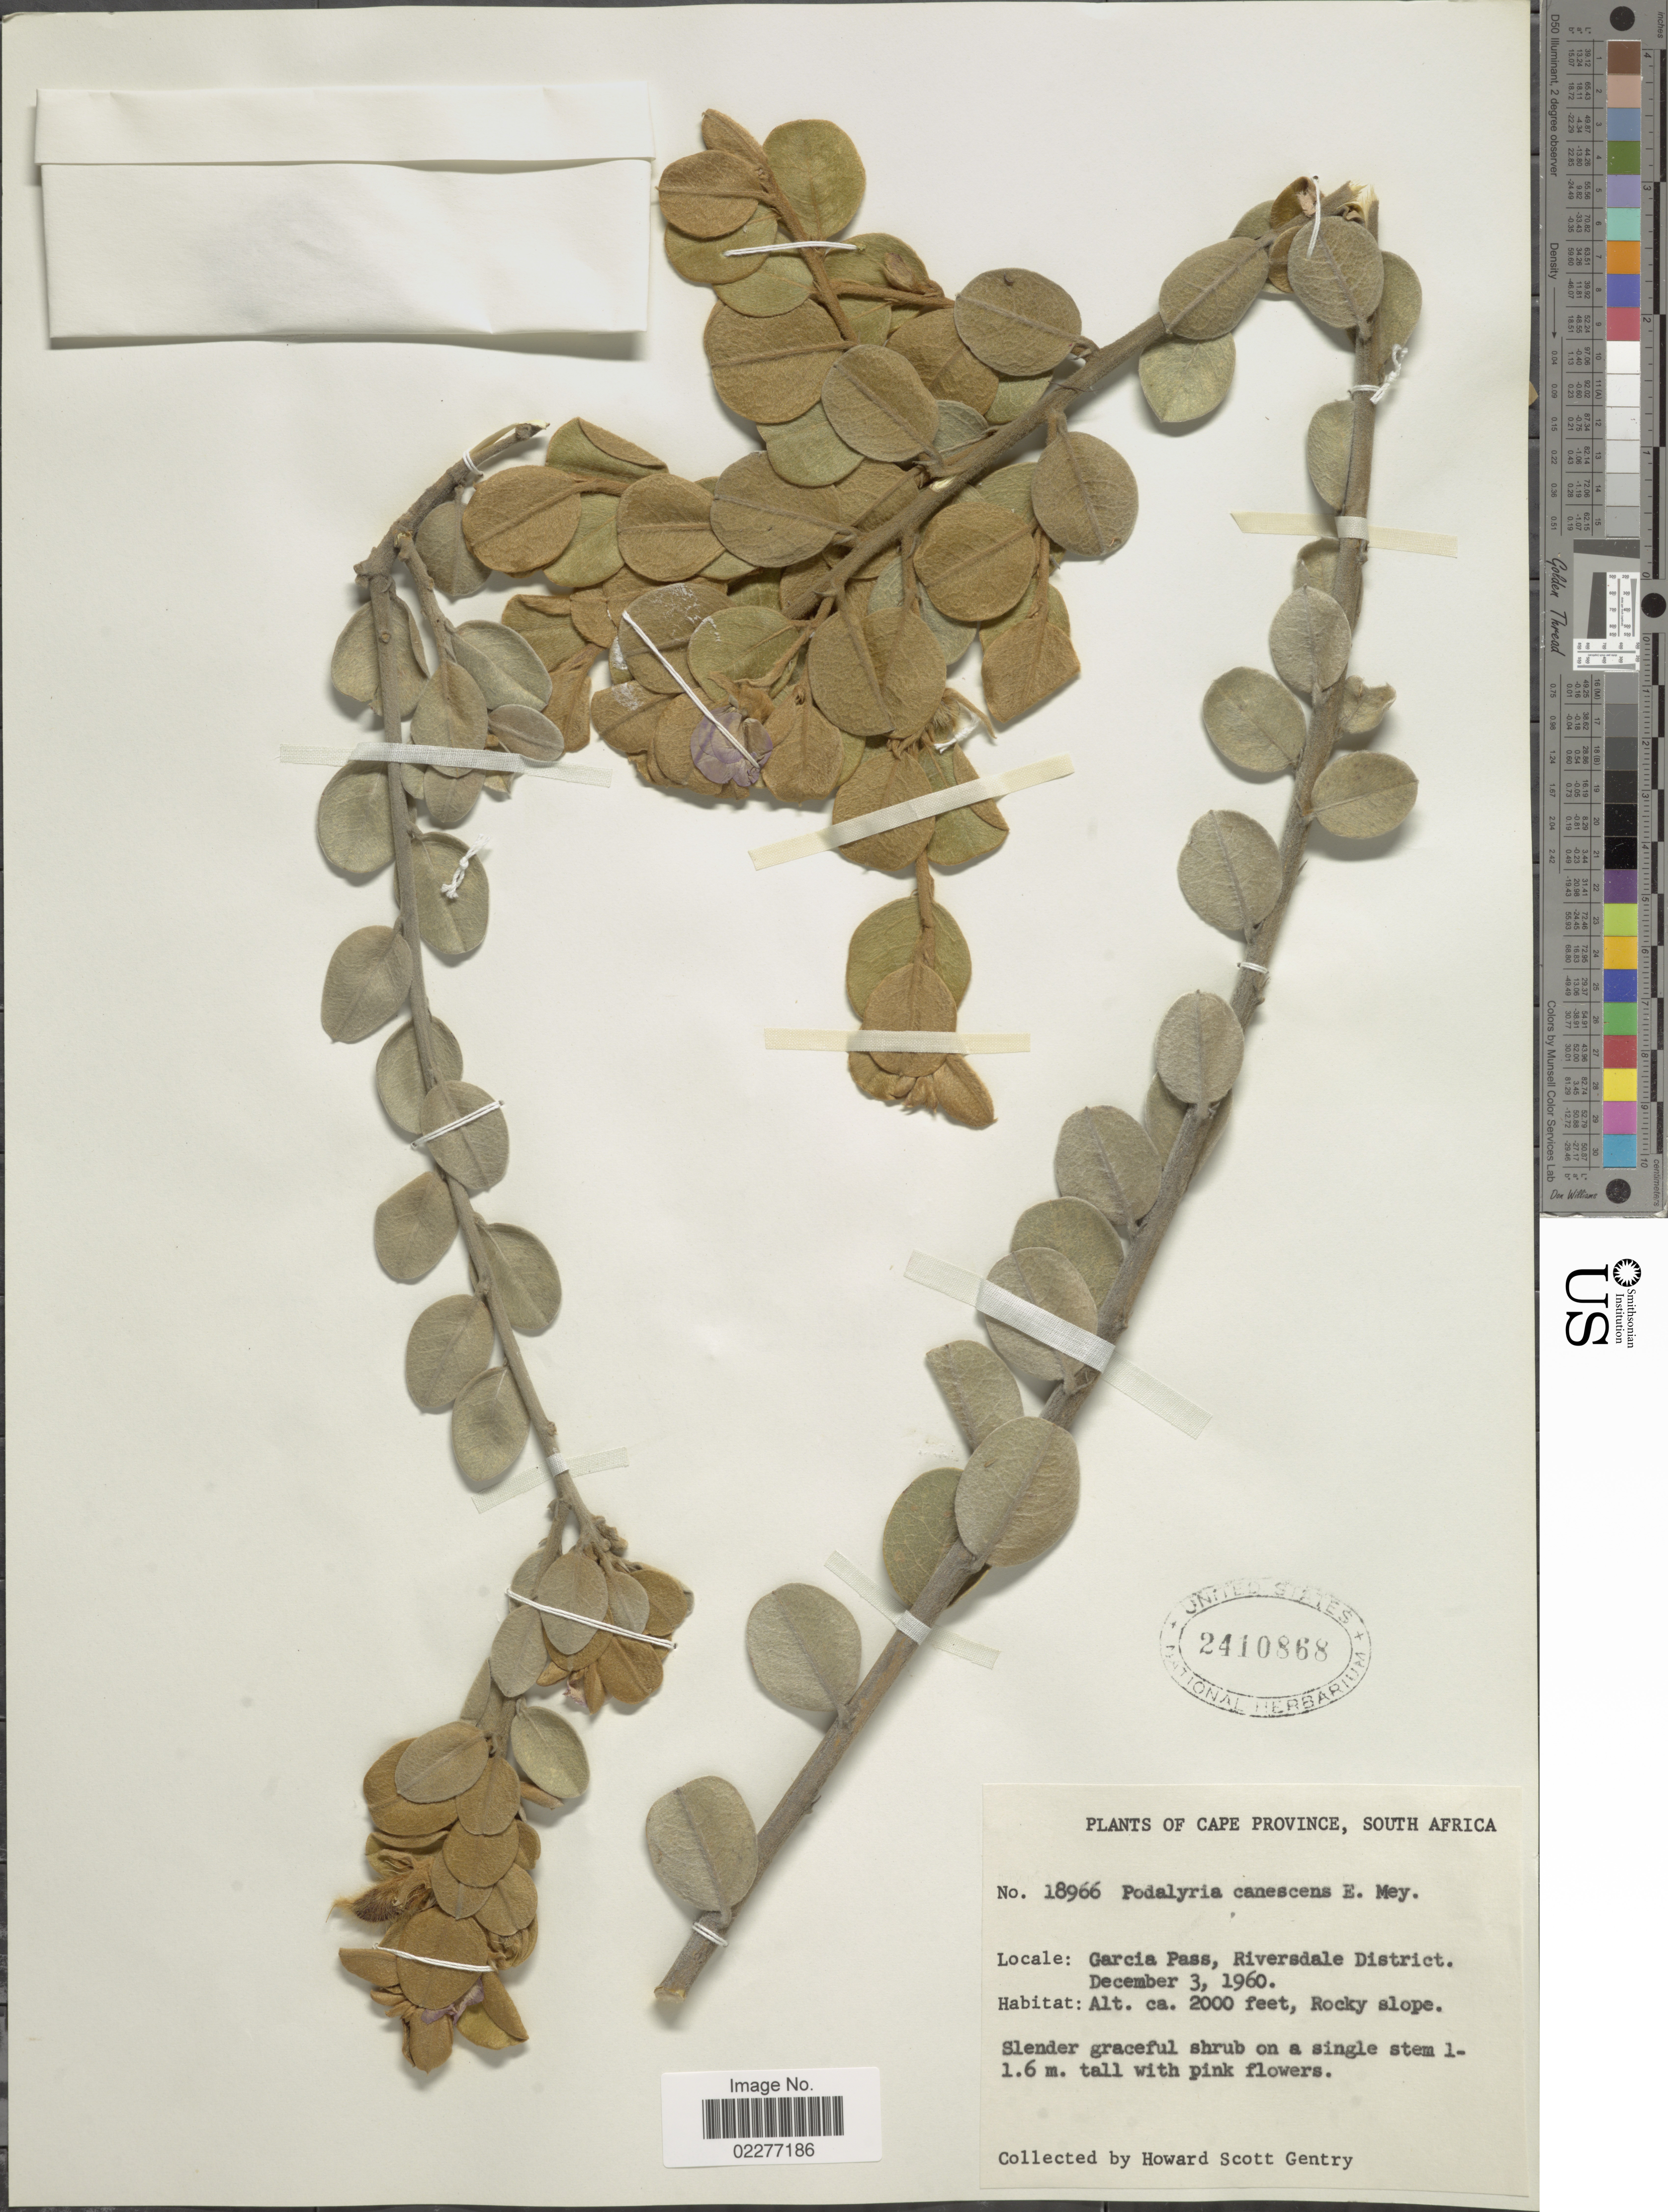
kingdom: Plantae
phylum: Tracheophyta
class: Magnoliopsida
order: Fabales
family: Fabaceae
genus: Podalyria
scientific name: Podalyria amoena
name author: Eckl. & Zeyh.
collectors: H. S. Gentry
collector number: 18966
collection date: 1960-12-03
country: South Africa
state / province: Western Cape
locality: Garcia Pass, Riversdale District, Rocky slope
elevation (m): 610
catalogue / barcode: US 2410868